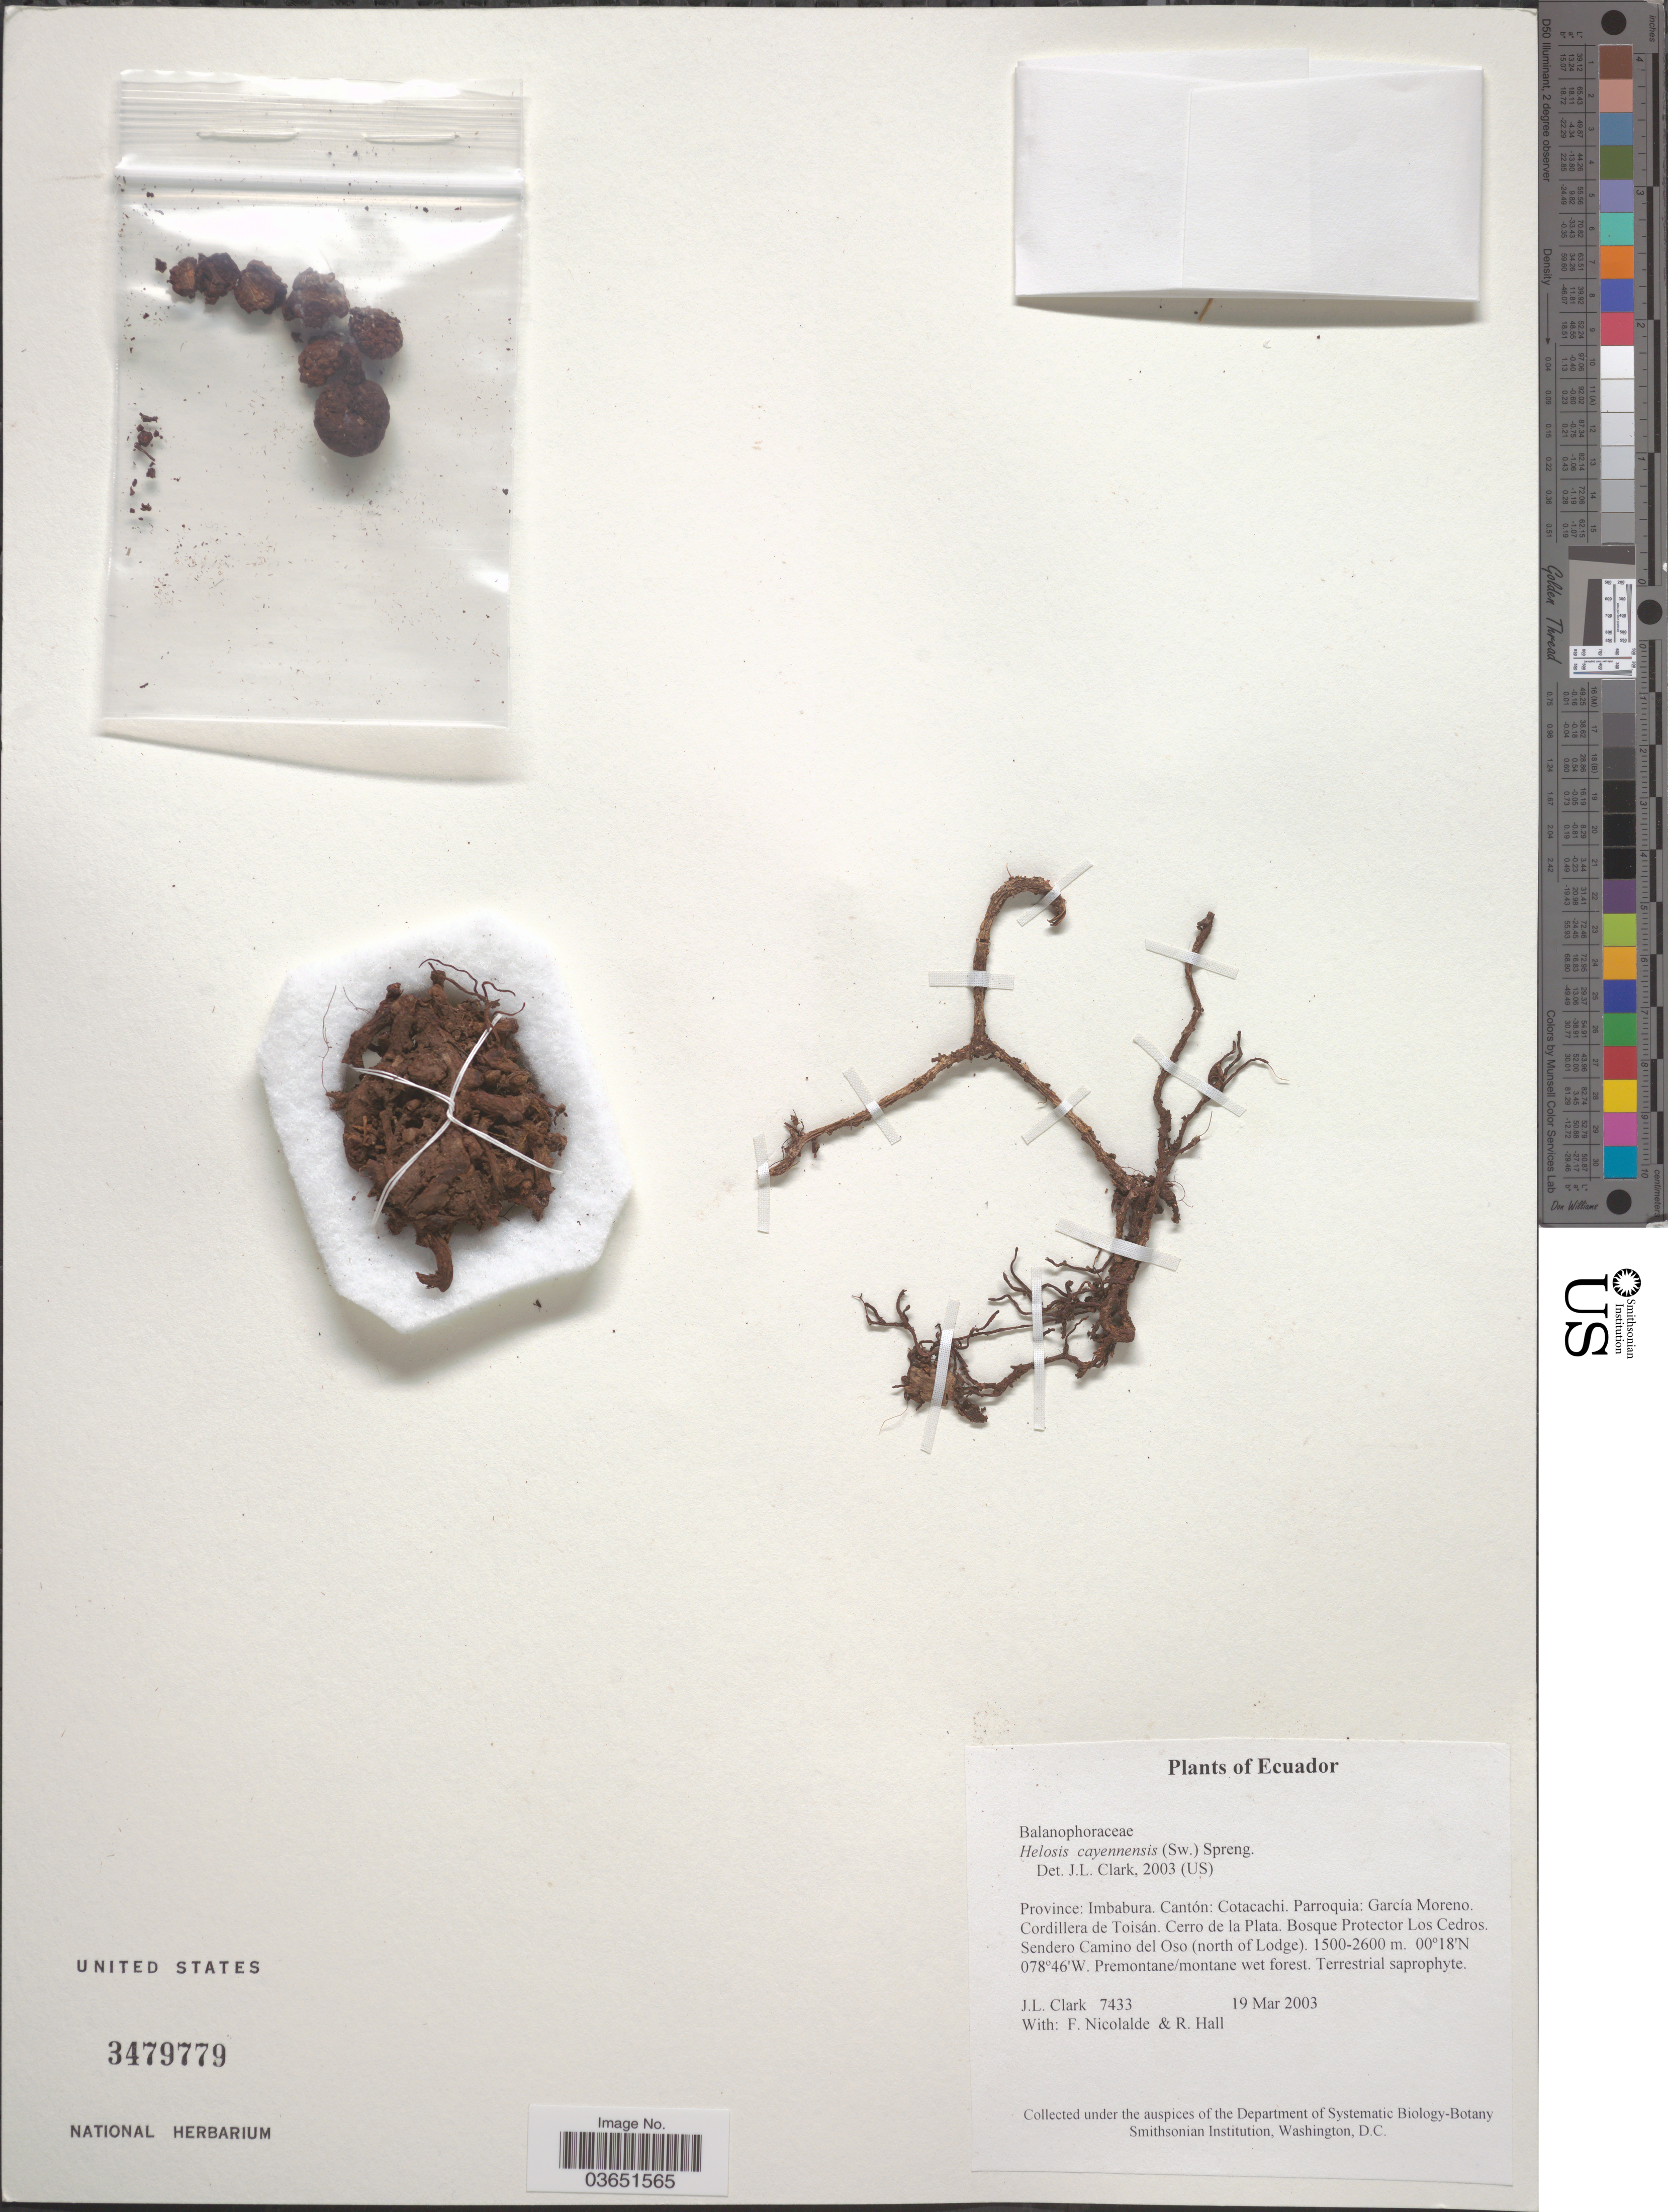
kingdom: Plantae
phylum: Tracheophyta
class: Magnoliopsida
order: Santalales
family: Balanophoraceae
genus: Helosis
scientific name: Helosis cayennensis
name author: (Sw.) Spreng.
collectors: J. L. Clark, F. Nicolalde & R. Hall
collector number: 7433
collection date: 2003-03-19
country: Ecuador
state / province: Imbabura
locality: Cantón: Cotacachi. Parroquia: Garcia Moreno. Cordillera de Toisán. Cerro de la Plata. Bosque Protector Los Cedros. Sendero Camino del Oso (north of Lodge).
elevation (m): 1500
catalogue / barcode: US 3479779